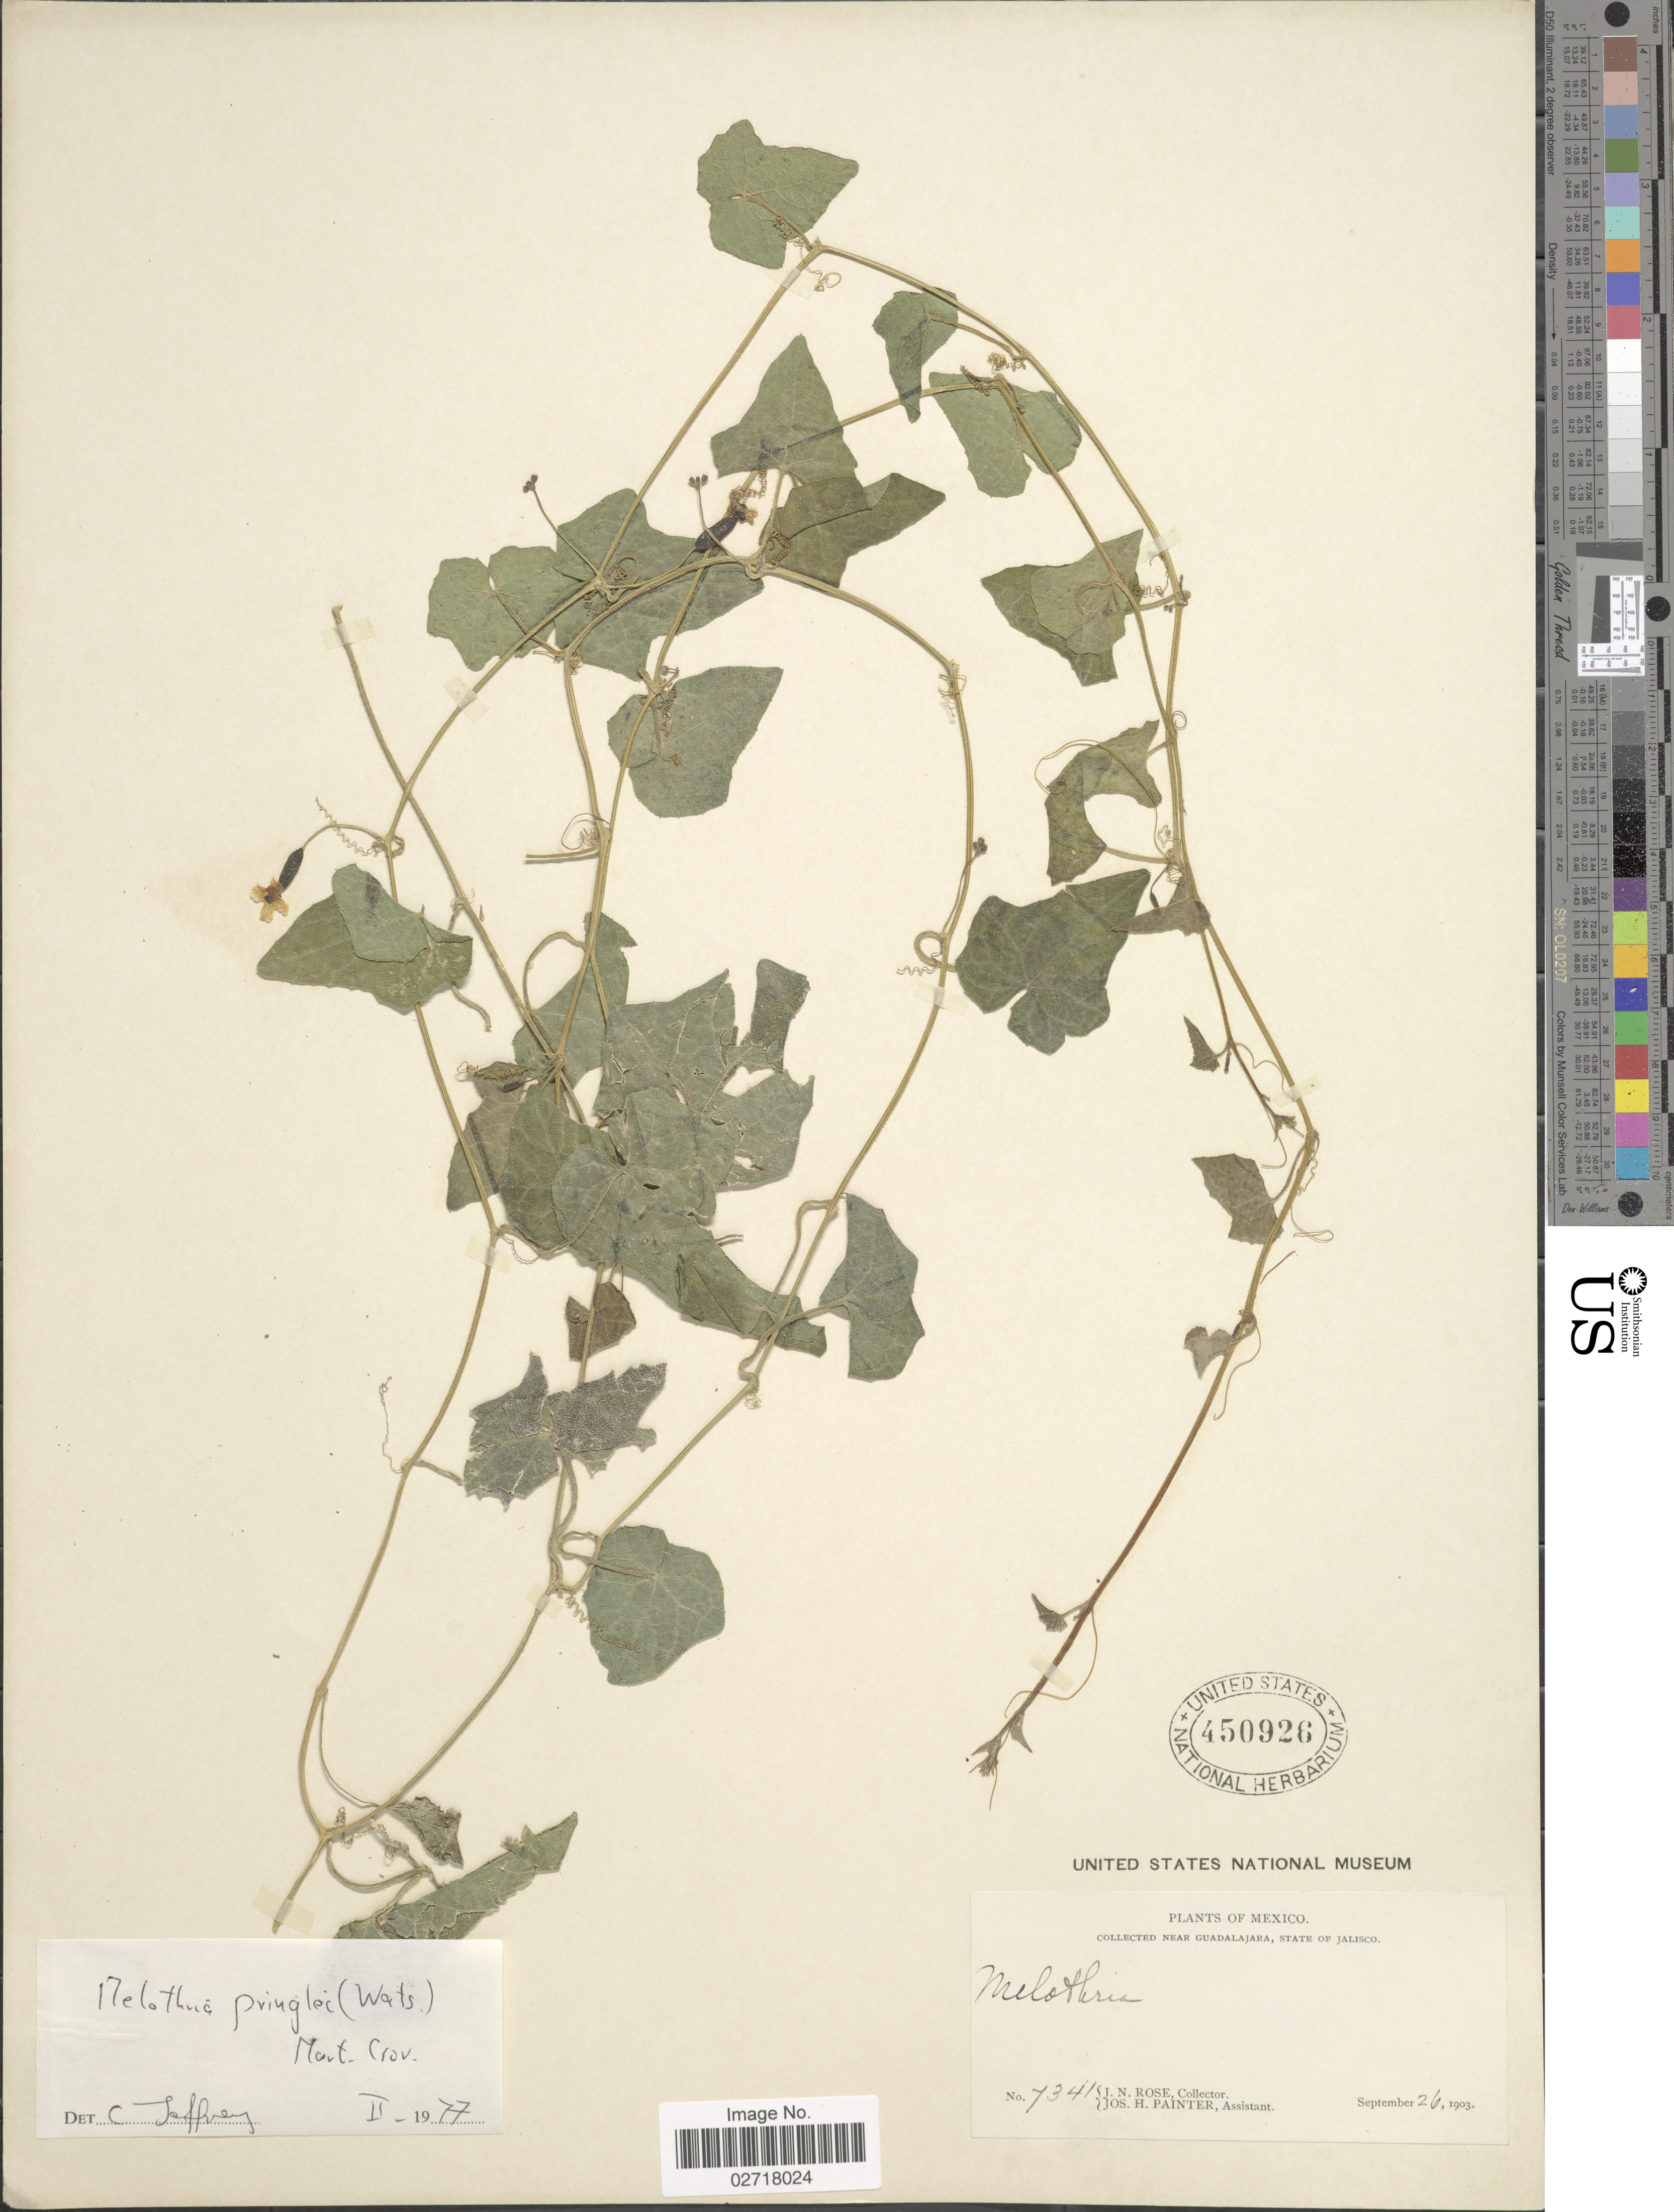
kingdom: Plantae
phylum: Tracheophyta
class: Magnoliopsida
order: Cucurbitales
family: Cucurbitaceae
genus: Melothria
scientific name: Melothria pringlei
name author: (S. Watson) Mart. Crov.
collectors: J. N. Rose & J. H. Painter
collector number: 7341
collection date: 1903-09-26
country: Mexico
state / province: Jalisco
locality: Near Guadalajara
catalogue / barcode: US 450926